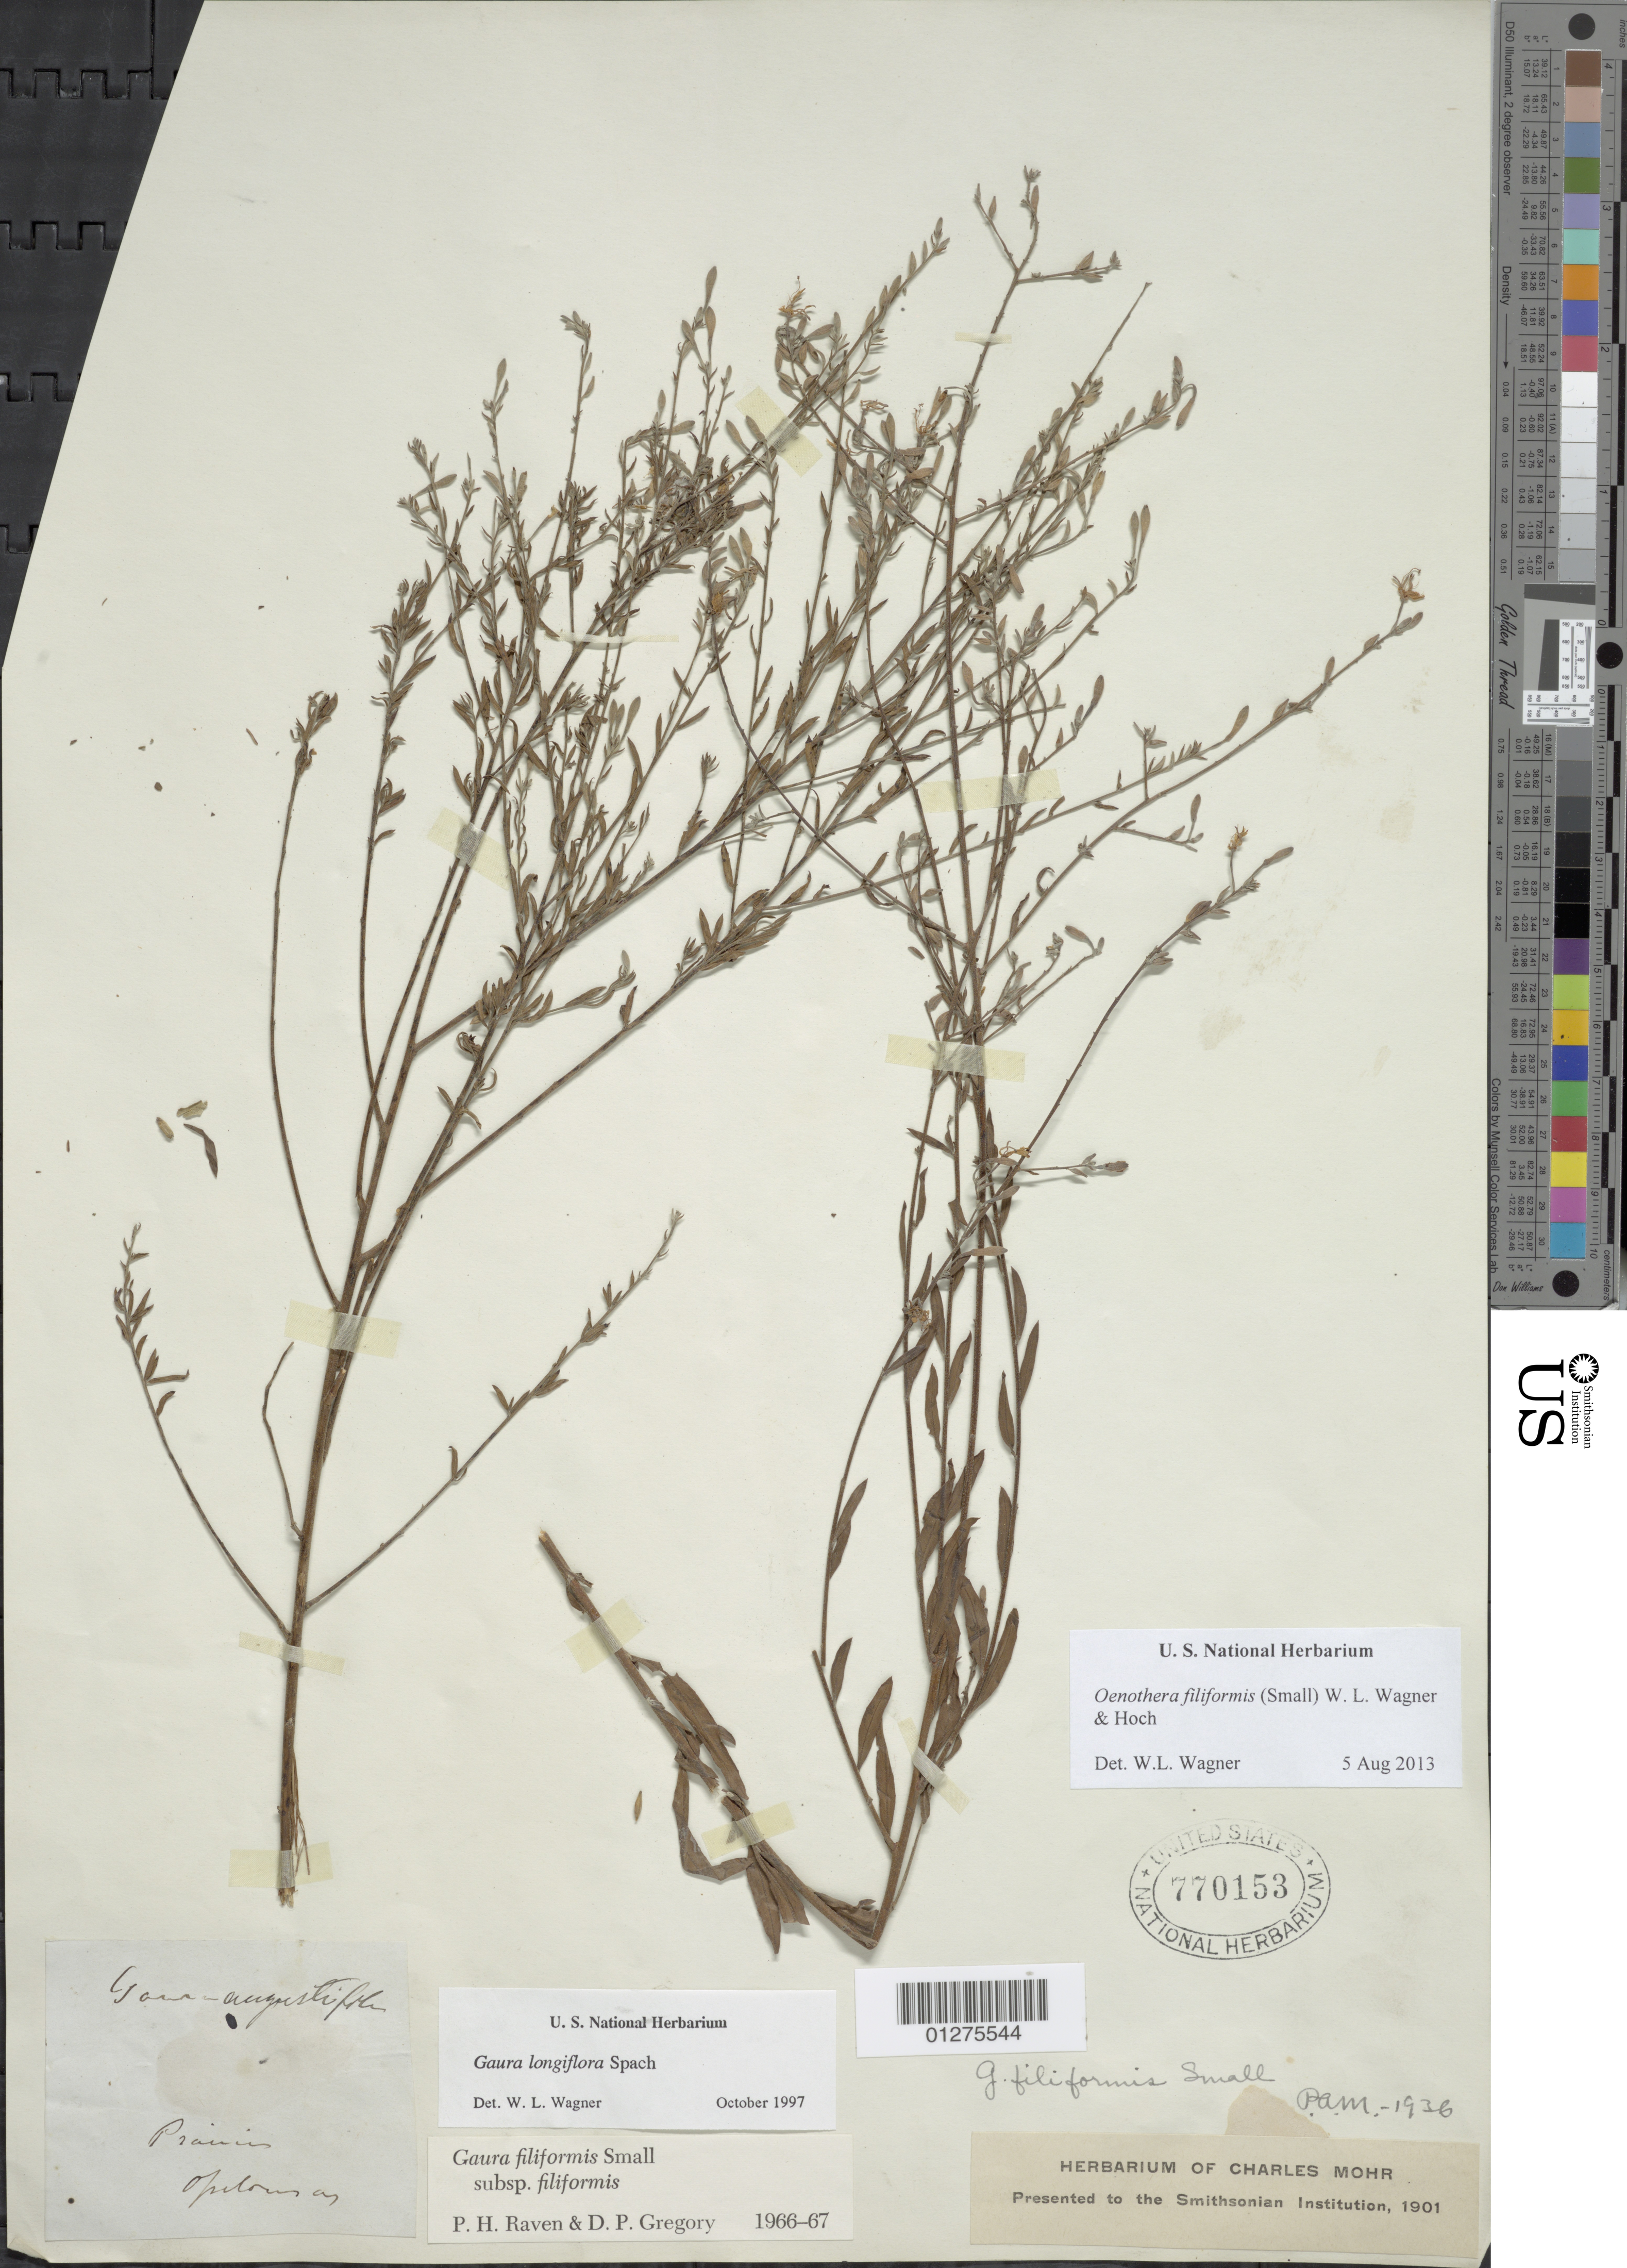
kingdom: Plantae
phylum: Tracheophyta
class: Magnoliopsida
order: Myrtales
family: Onagraceae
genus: Oenothera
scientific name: Oenothera filiformis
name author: (Small) W.L. Wagner & Hoch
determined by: Wagner, W. L., (BOT), Smithsonian Institution - National Museum of Natural History (UNITED STATES)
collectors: ex herb. C. Mohr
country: United States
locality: Prairies, uptown.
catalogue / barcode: US 770153